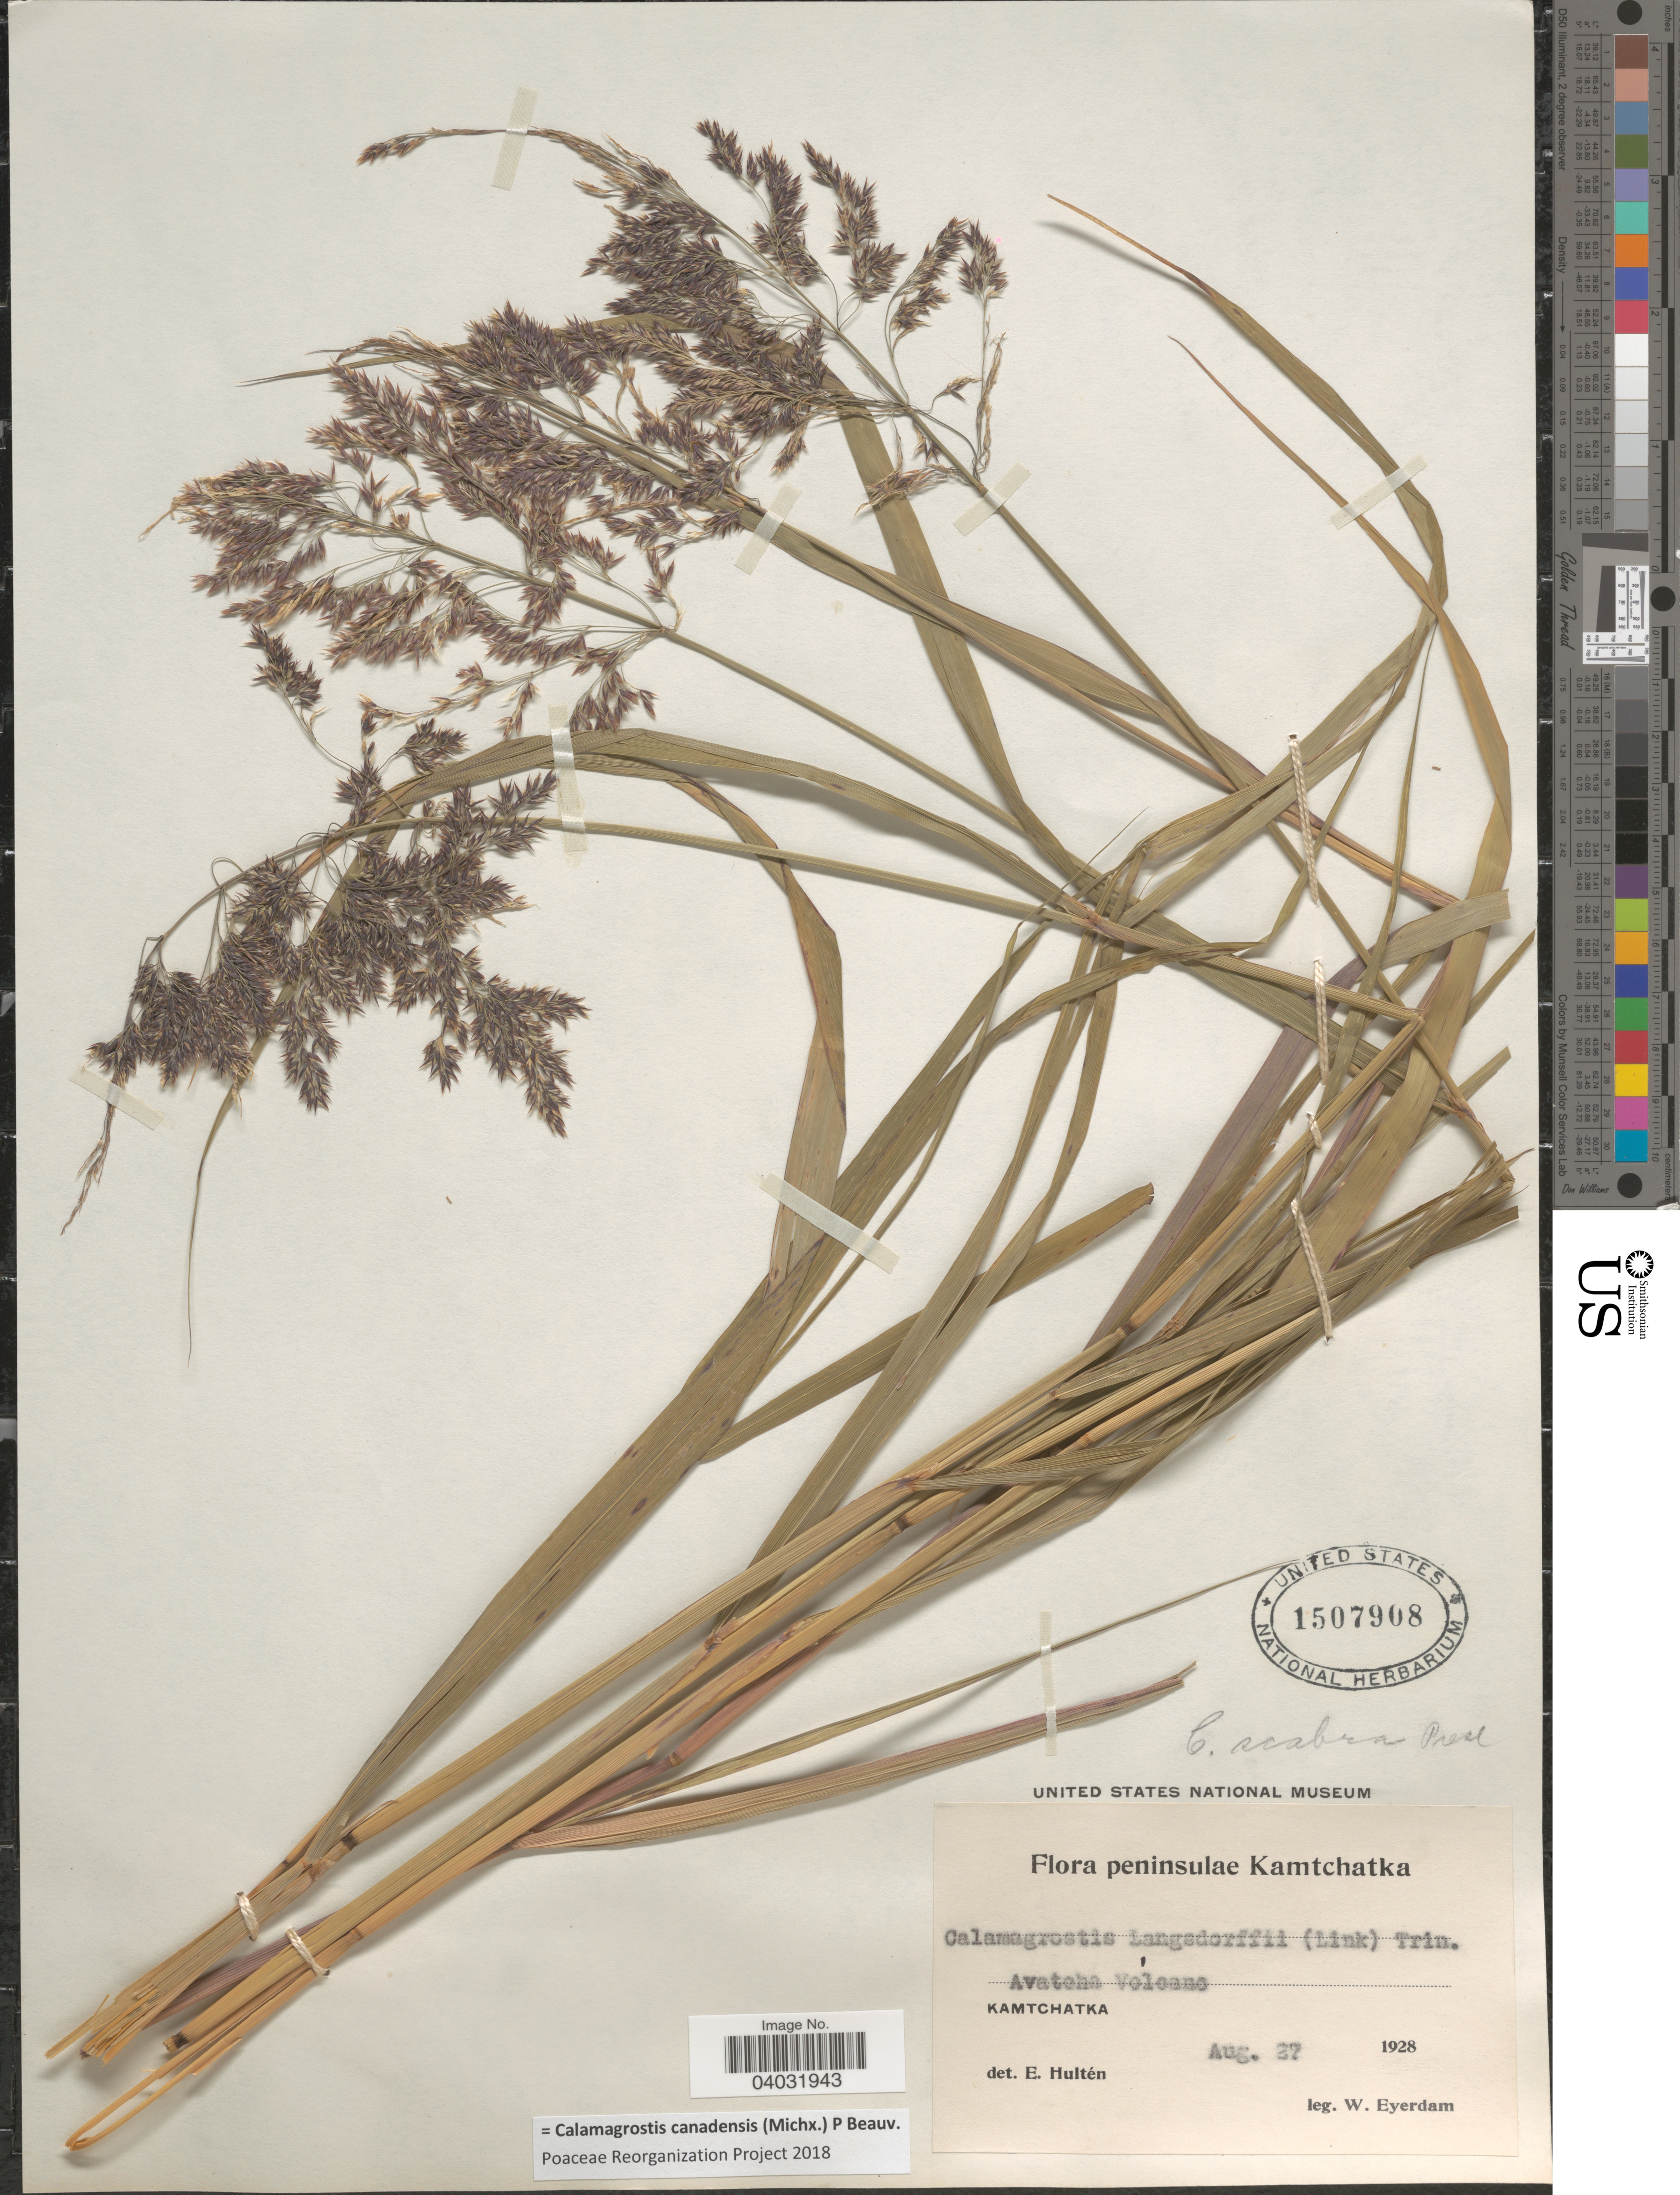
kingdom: Plantae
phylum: Tracheophyta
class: Liliopsida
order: Poales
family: Poaceae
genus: Calamagrostis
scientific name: Calamagrostis canadensis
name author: (Michx.) P. Beauv.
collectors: W. J. Eyerdam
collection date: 1928-08-27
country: Russian Federation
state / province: Kamchatka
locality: Peninsulae Kamtchatka. Avatcha Volcano. Kamtchatka.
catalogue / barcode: US 1507908